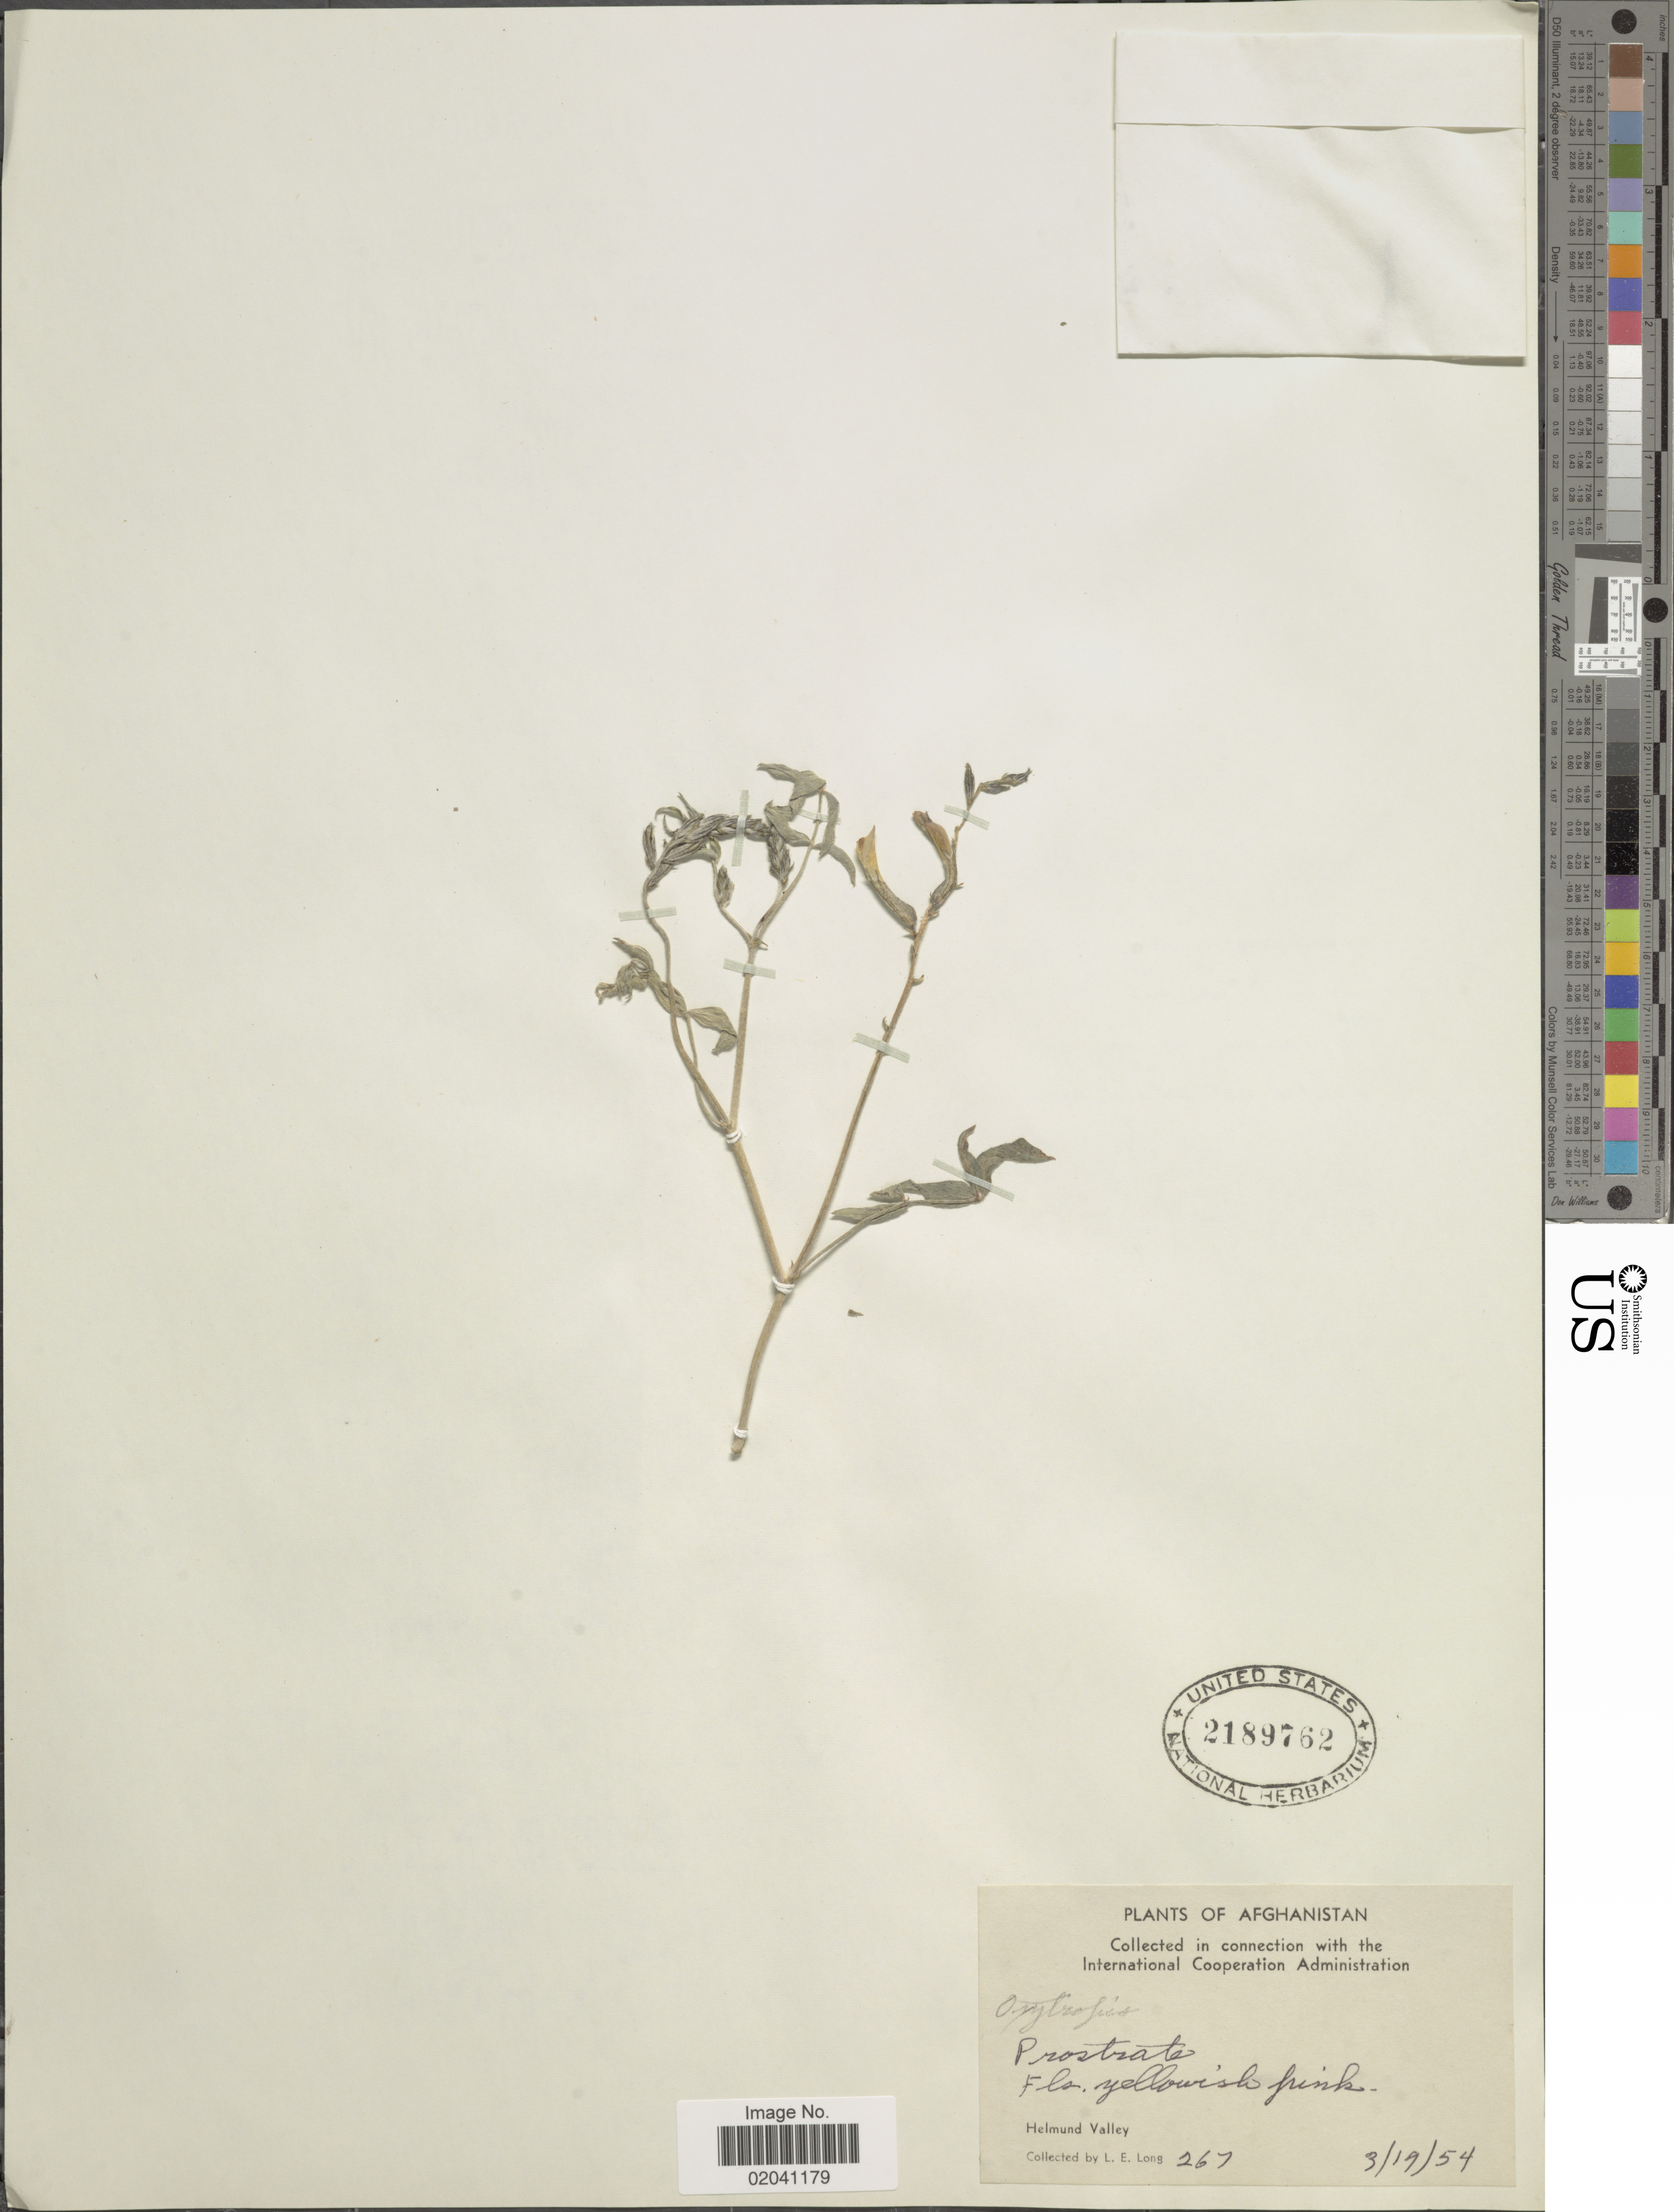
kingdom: Plantae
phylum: Tracheophyta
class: Magnoliopsida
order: Fabales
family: Fabaceae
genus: Oxytropis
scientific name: Oxytropis sp.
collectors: L. E. Long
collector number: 267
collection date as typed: Transcribed d/m/y: 19/3/54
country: Afghanistan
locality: Helmund Valley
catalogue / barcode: US 2189762